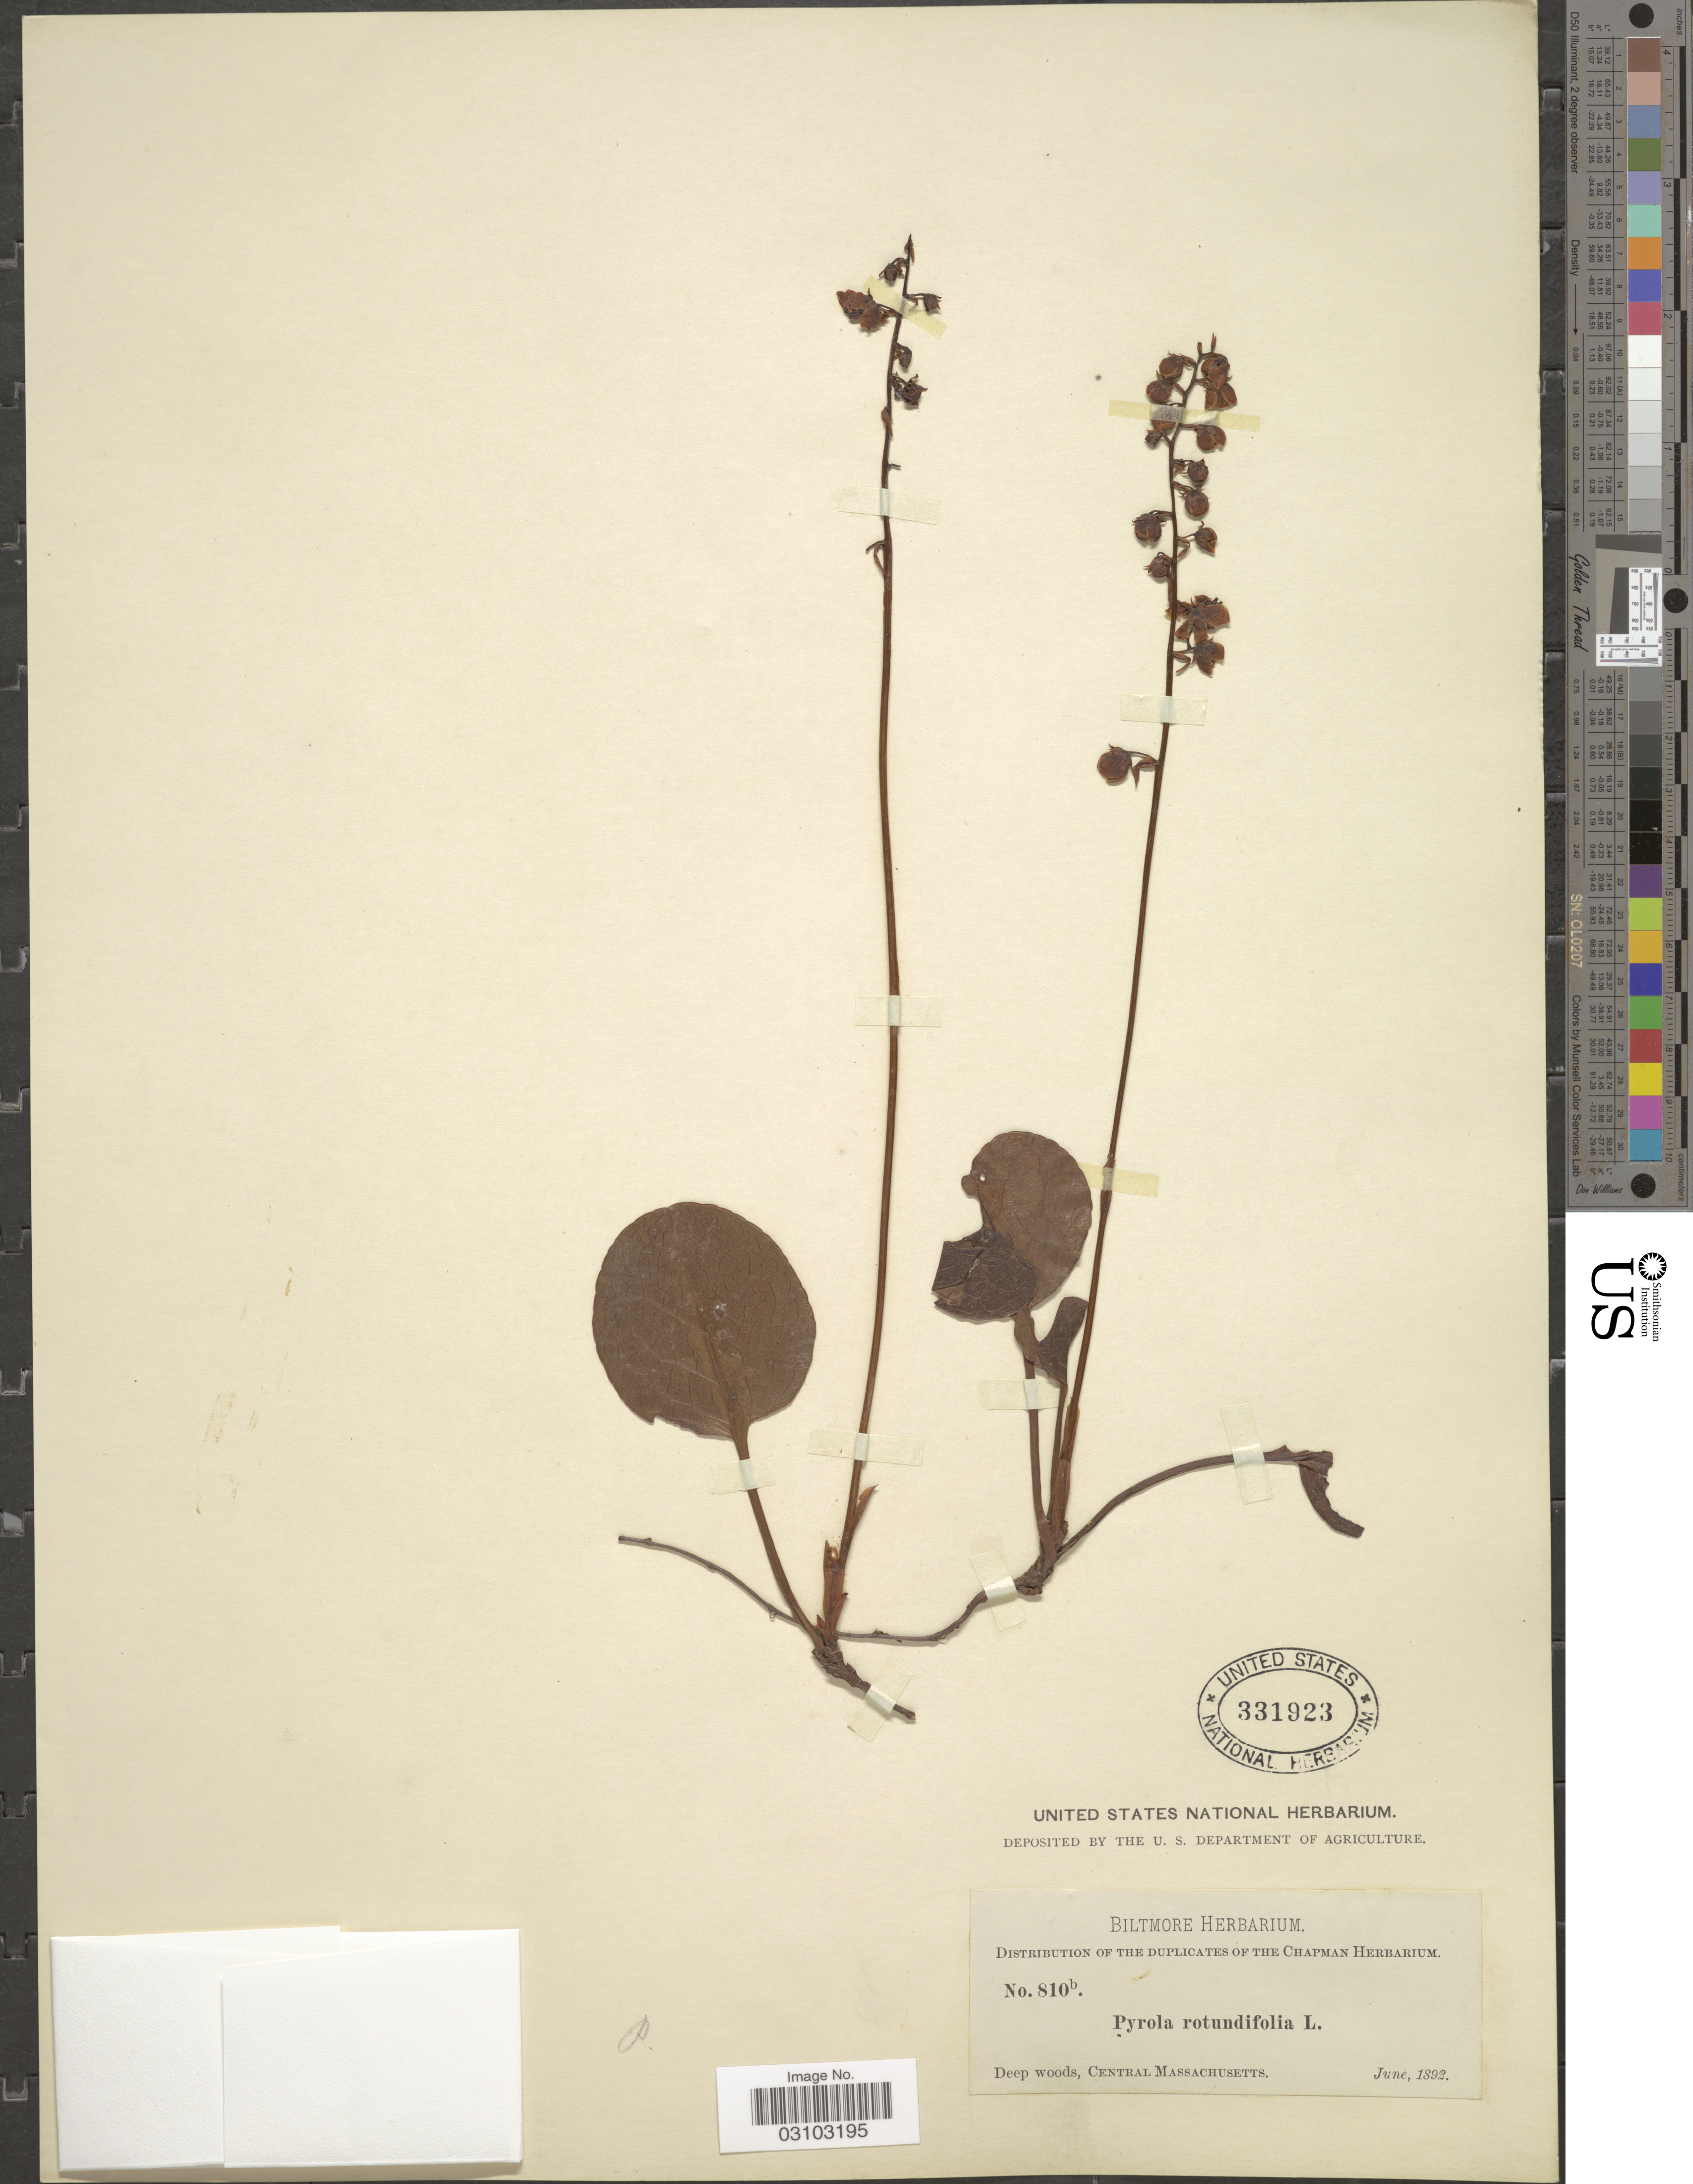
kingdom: Plantae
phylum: Tracheophyta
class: Magnoliopsida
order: Ericales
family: Ericaceae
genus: Pyrola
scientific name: Pyrola americana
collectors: ex herb. Biltmore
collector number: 810b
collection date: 1892-06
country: United States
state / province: Massachusetts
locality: Central Massachusetts.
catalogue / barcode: US 331923